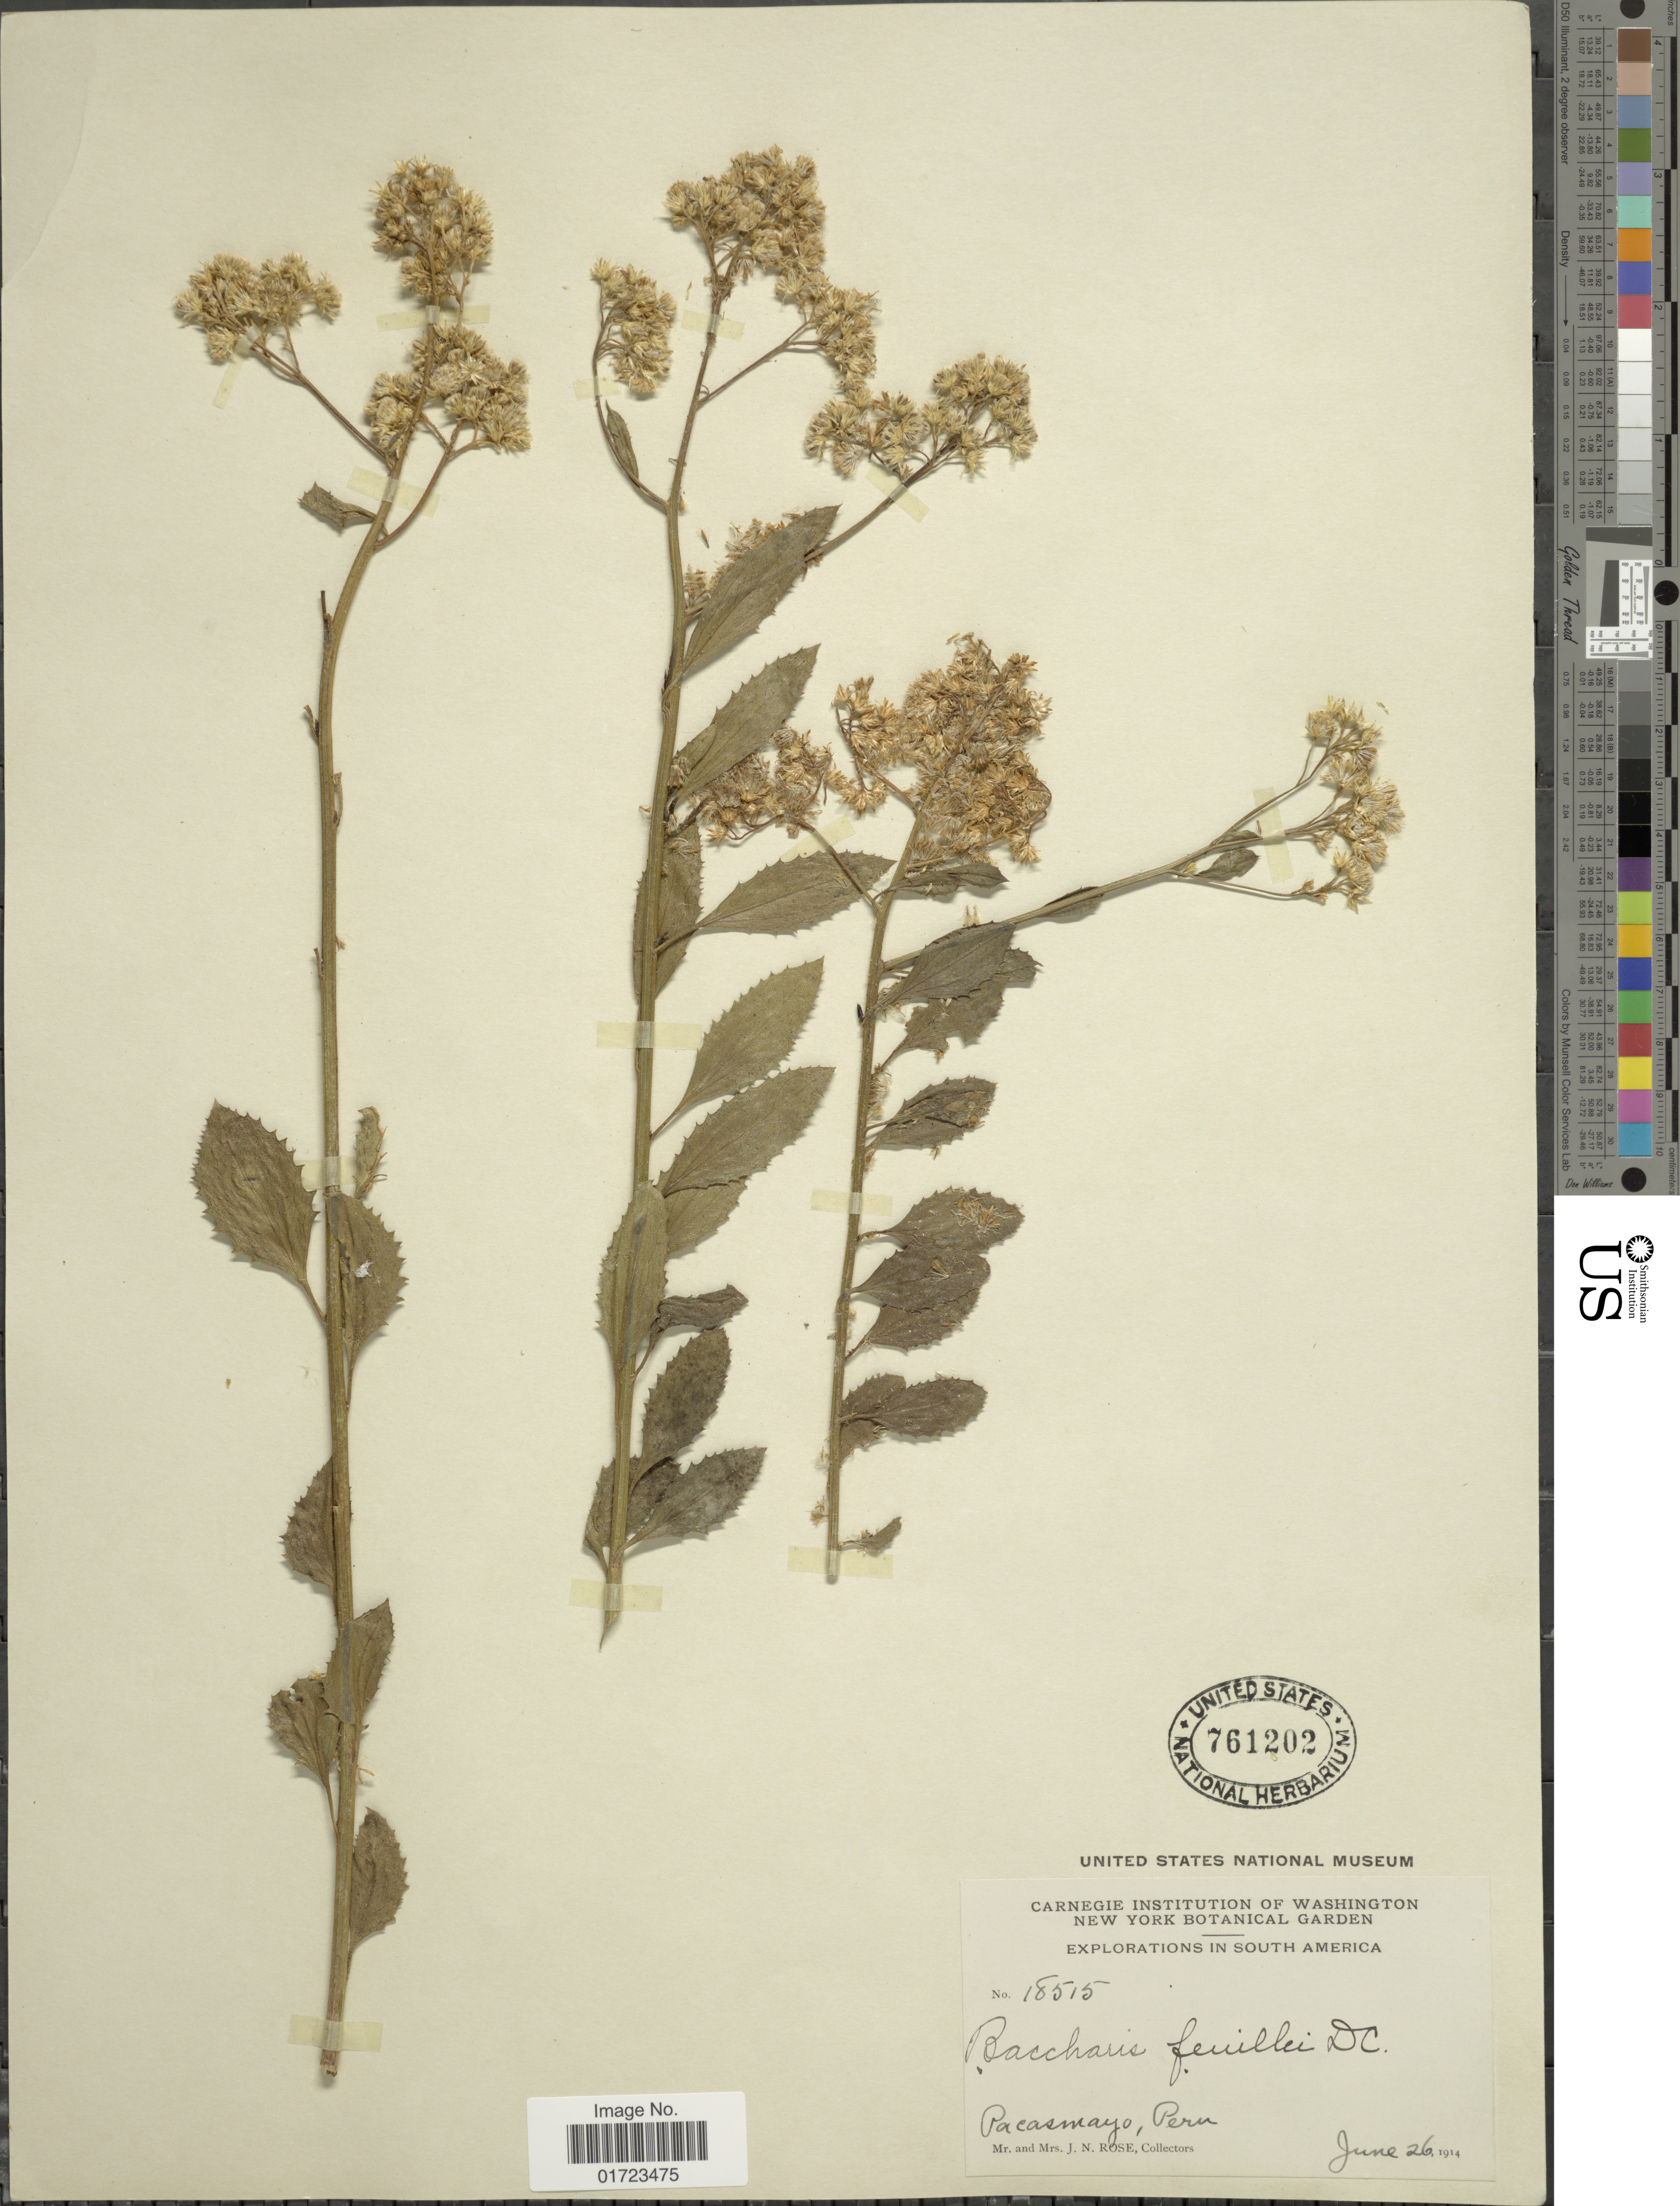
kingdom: Plantae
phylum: Tracheophyta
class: Magnoliopsida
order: Asterales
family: Asteraceae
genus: Baccharis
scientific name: Baccharis scandens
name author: (Ruiz & Pav.) Pers.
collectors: J. N. Rose & L. B. Rose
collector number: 18515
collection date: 1914-06-26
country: Peru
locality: Pacasmayo, Peru,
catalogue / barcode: US 761202